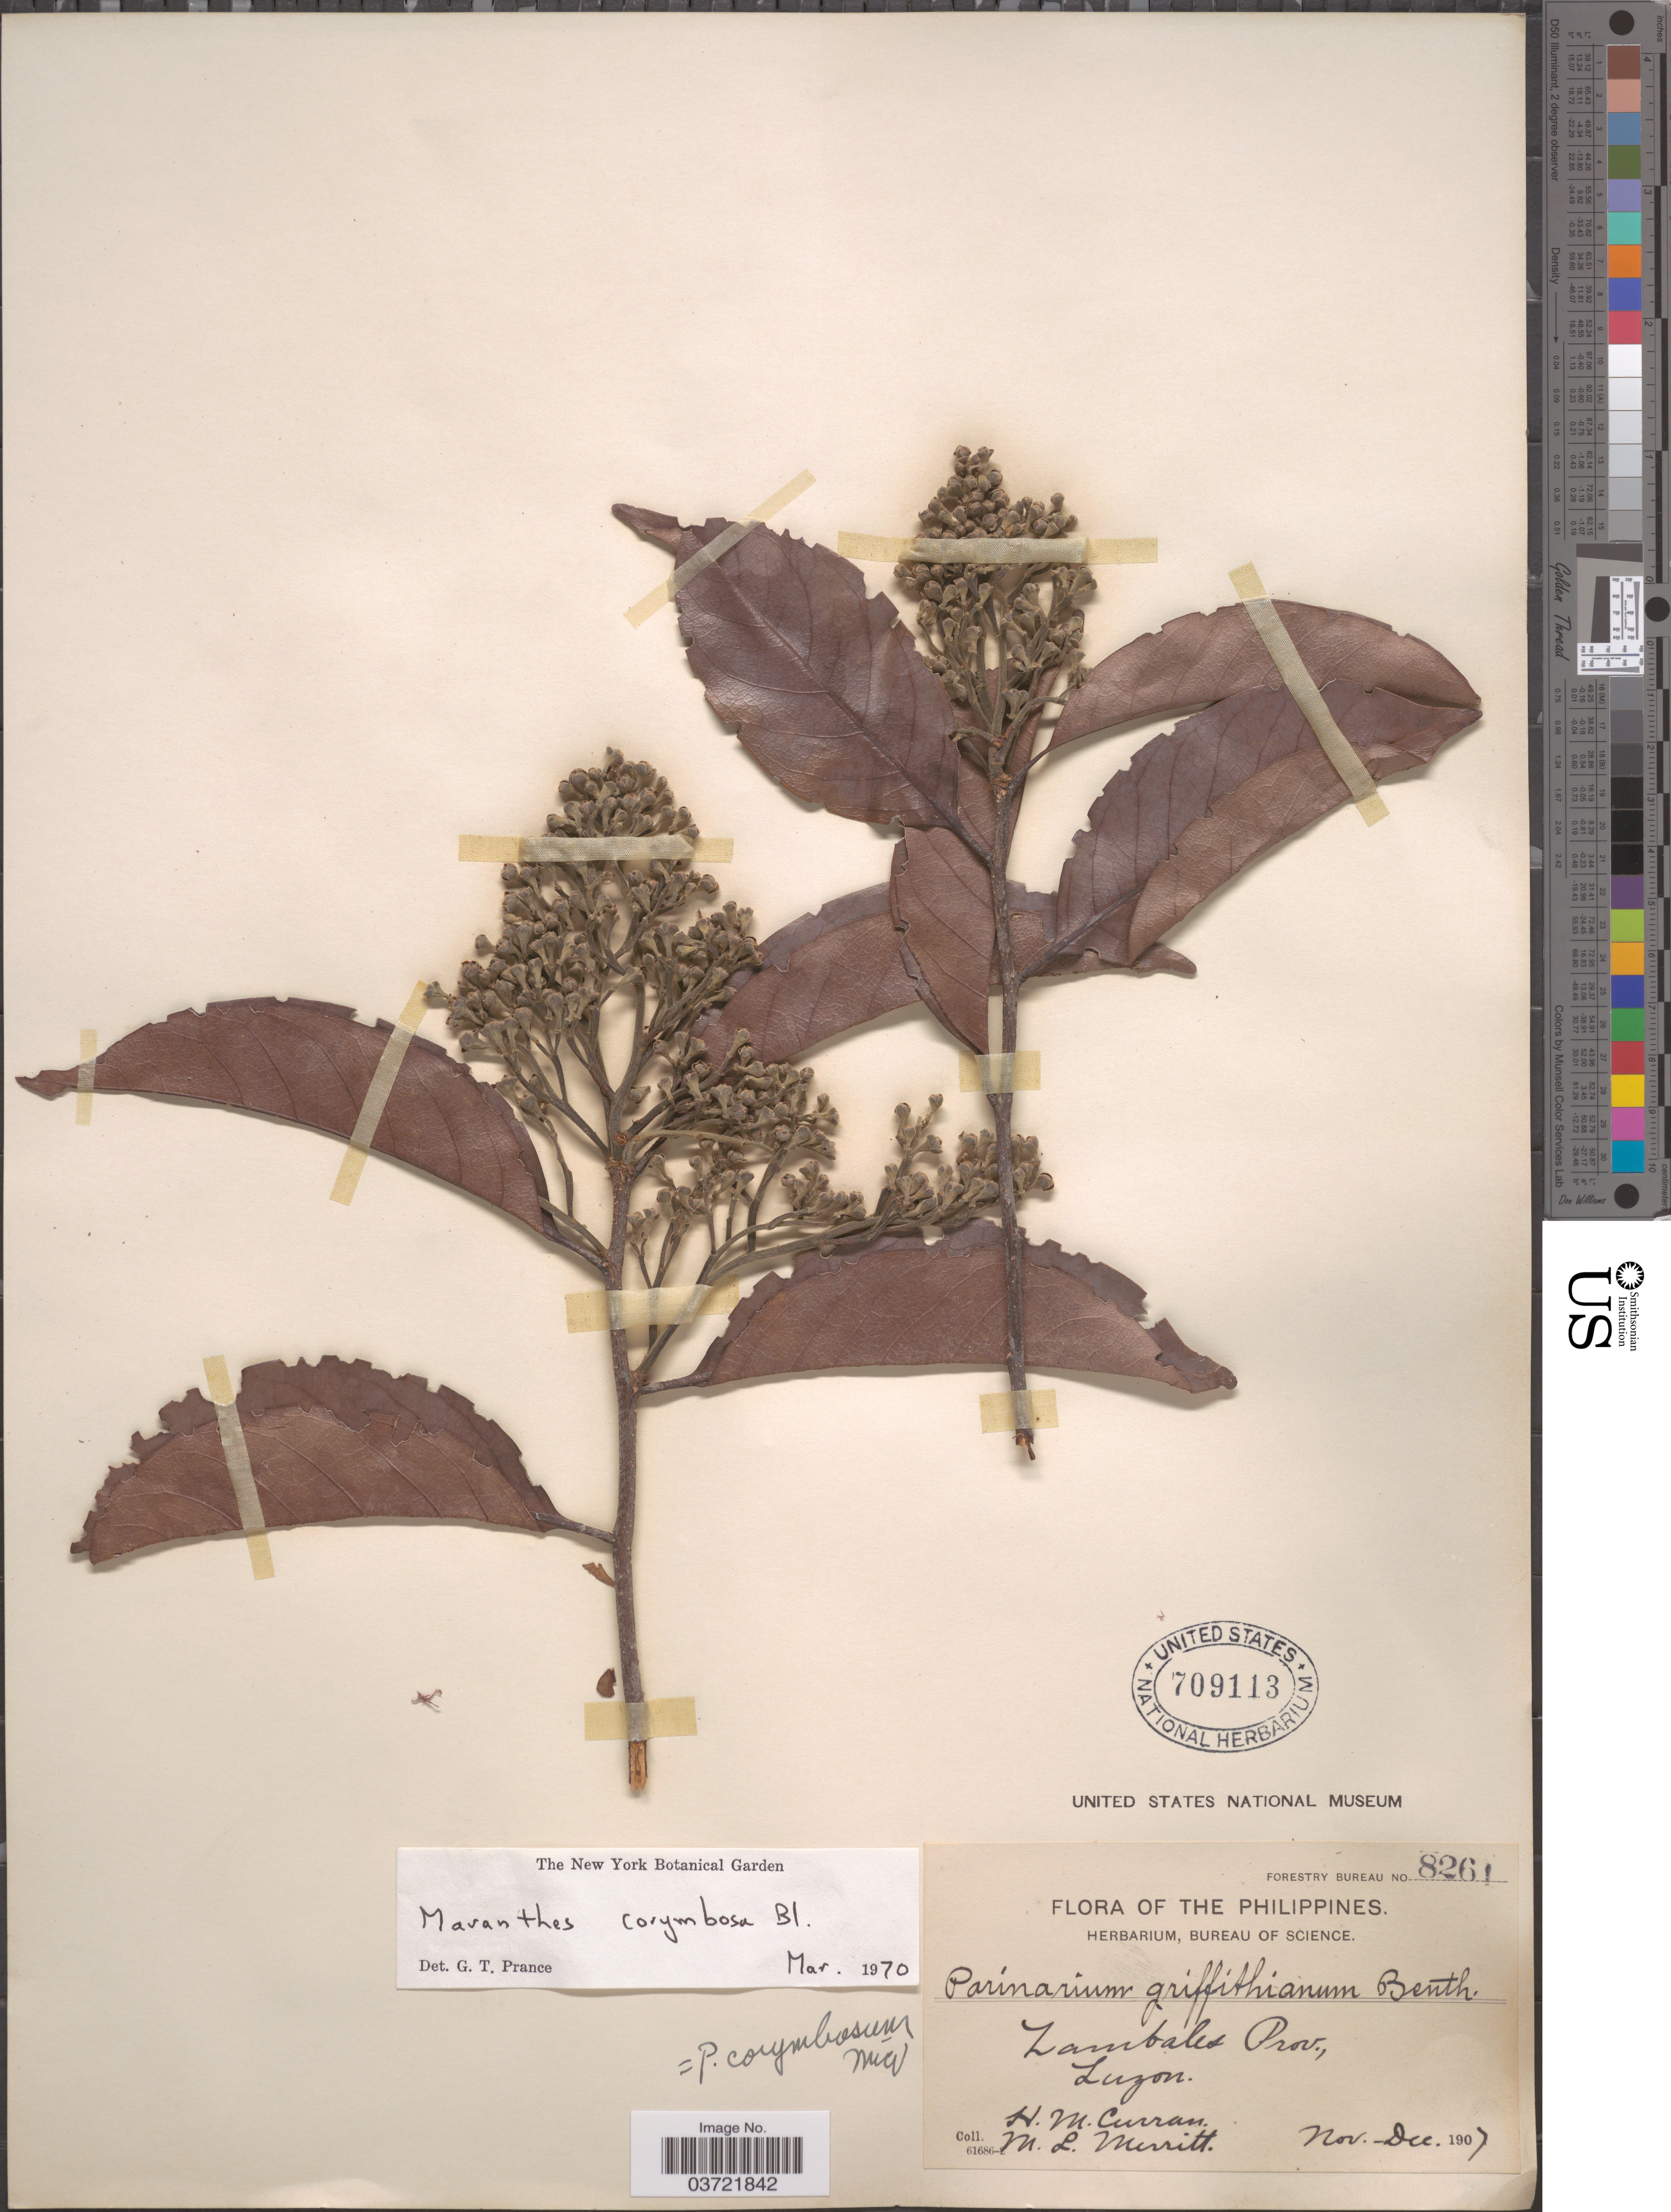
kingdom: Plantae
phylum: Tracheophyta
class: Magnoliopsida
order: Malpighiales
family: Chrysobalanaceae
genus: Maranthes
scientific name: Maranthes corymbosa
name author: Blume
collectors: H. M. Curran & M. L. Merritt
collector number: Forestry Bureau 8261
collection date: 1907-11/1907-12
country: Philippines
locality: Zambales Prov., Luzon.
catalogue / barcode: US 709113